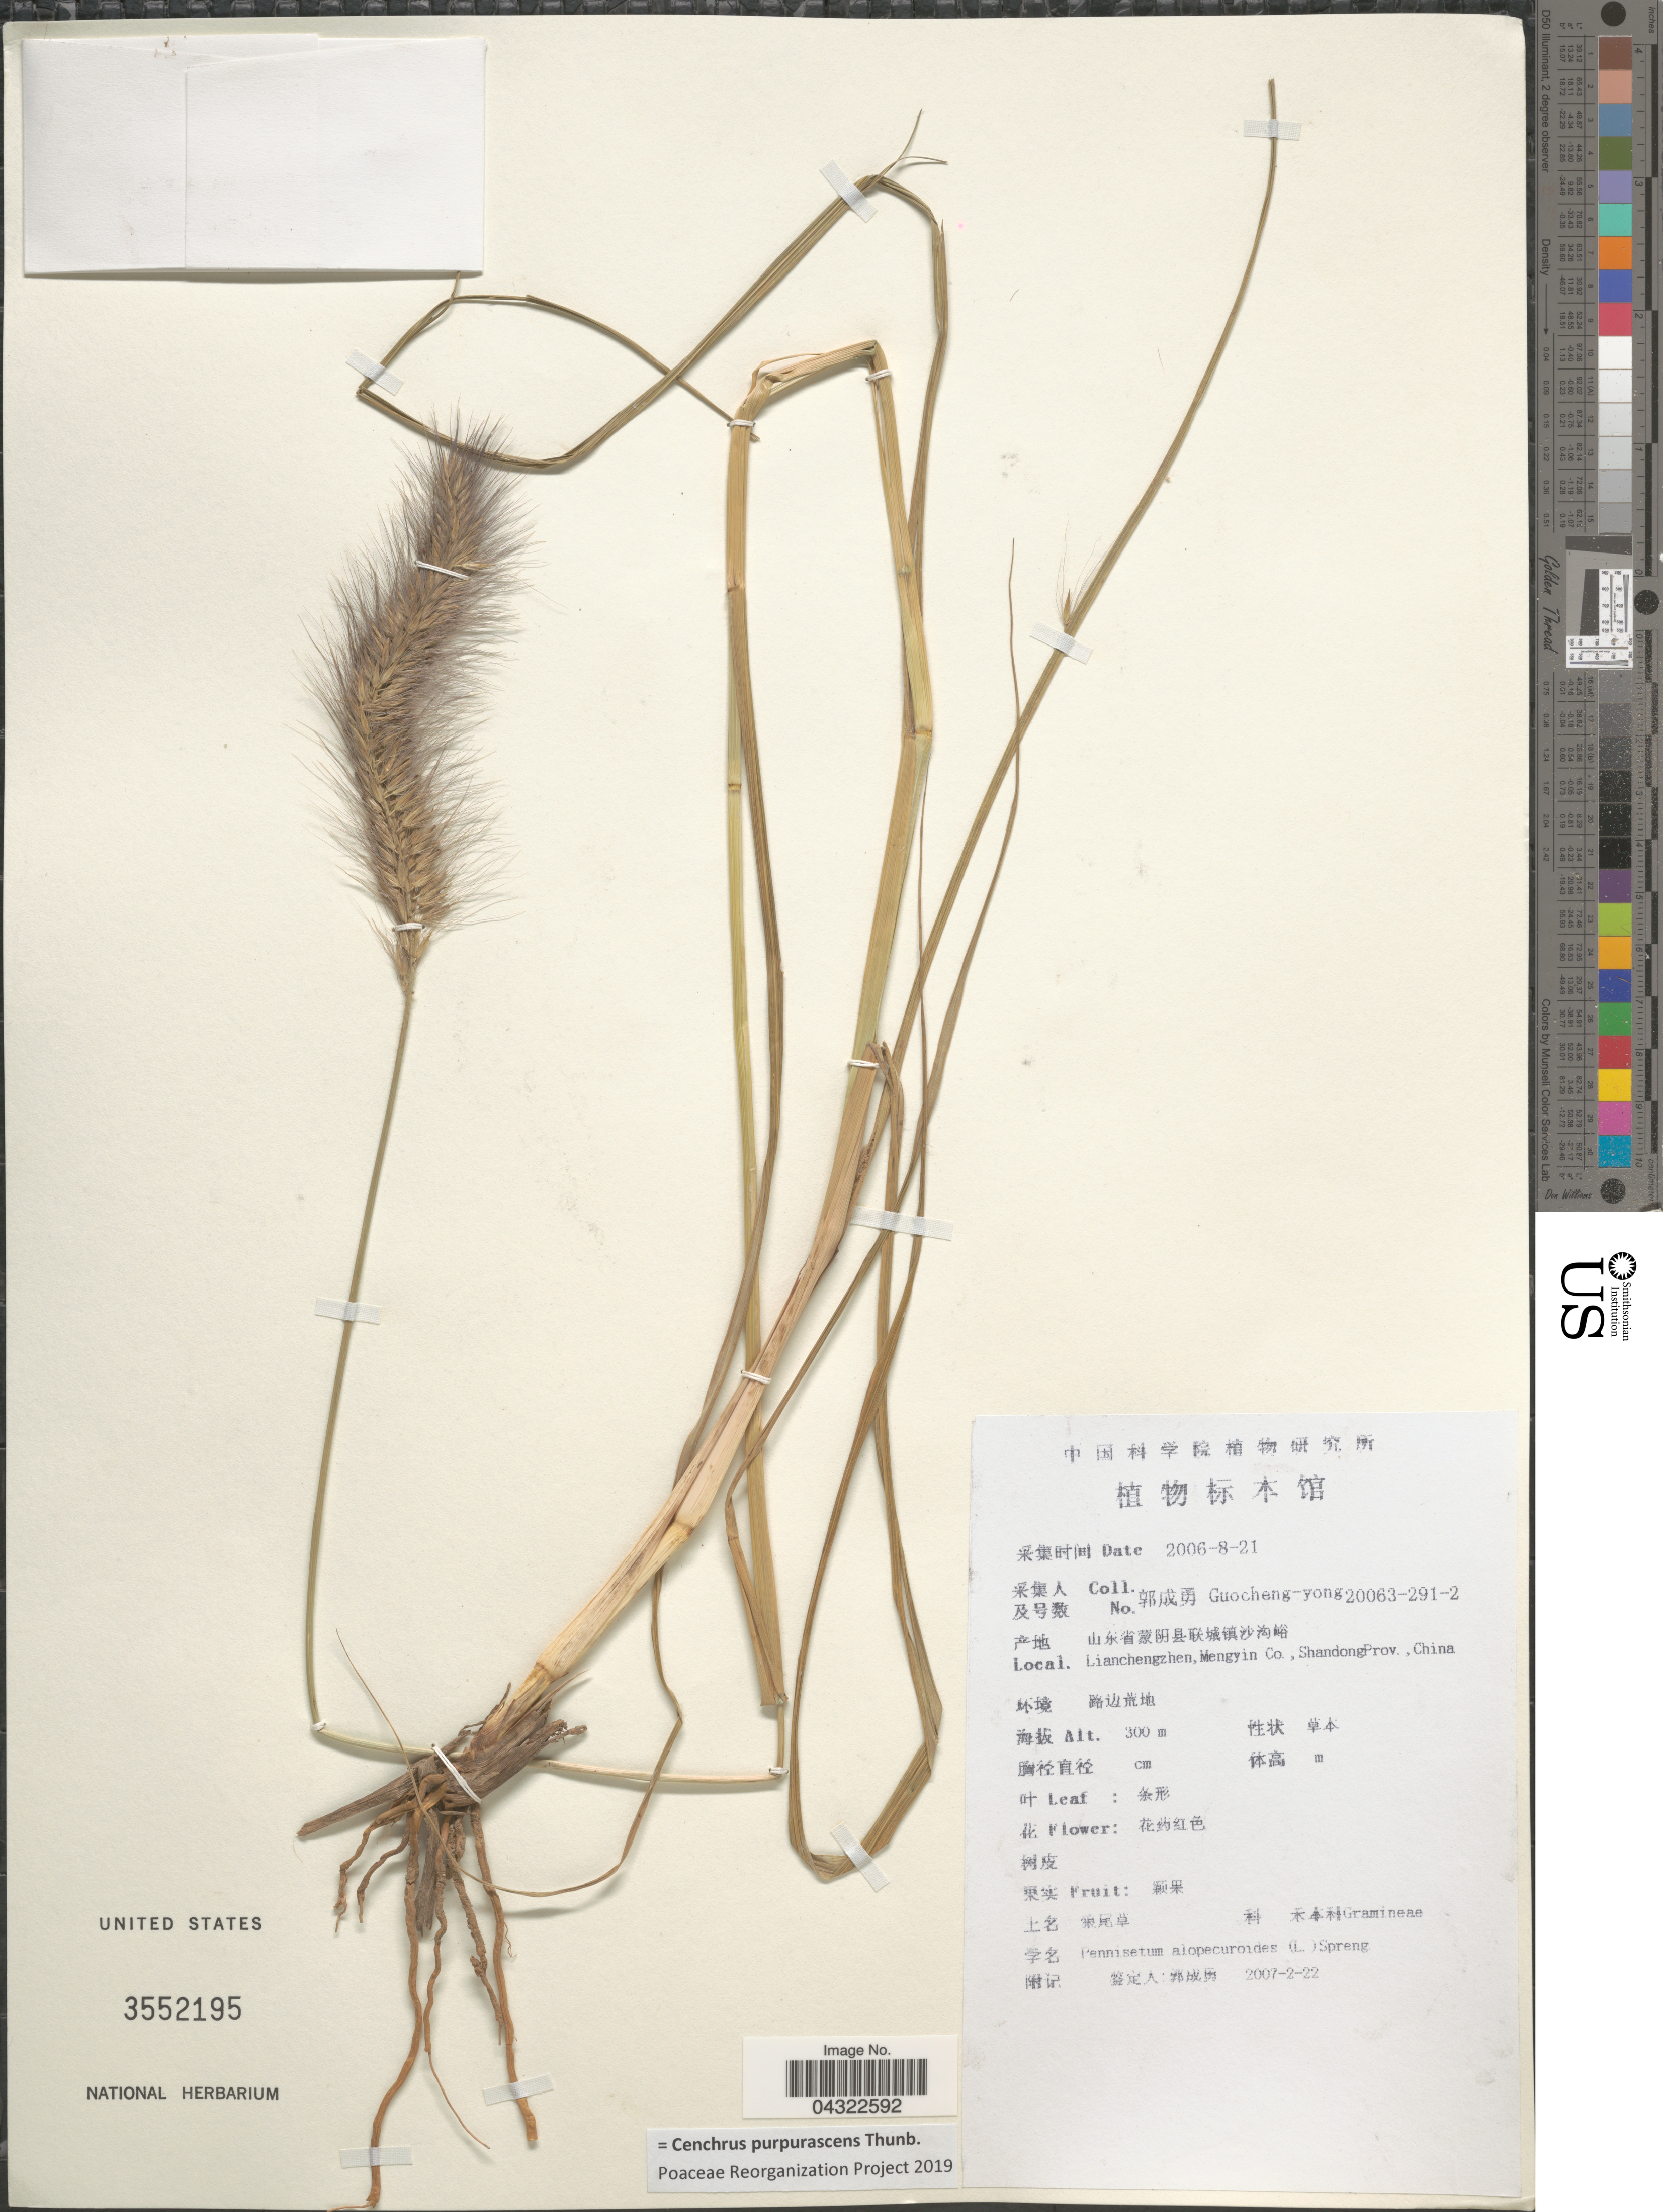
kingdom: Plantae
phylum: Tracheophyta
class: Liliopsida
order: Poales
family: Poaceae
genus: Cenchrus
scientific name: Cenchrus purpurascens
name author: Thunb.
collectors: Guo cheng-yong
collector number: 20063-291-2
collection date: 2006-08-21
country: China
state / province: Shandong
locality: Lianchengzhen, Mengyin Co.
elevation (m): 300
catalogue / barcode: US 3552195